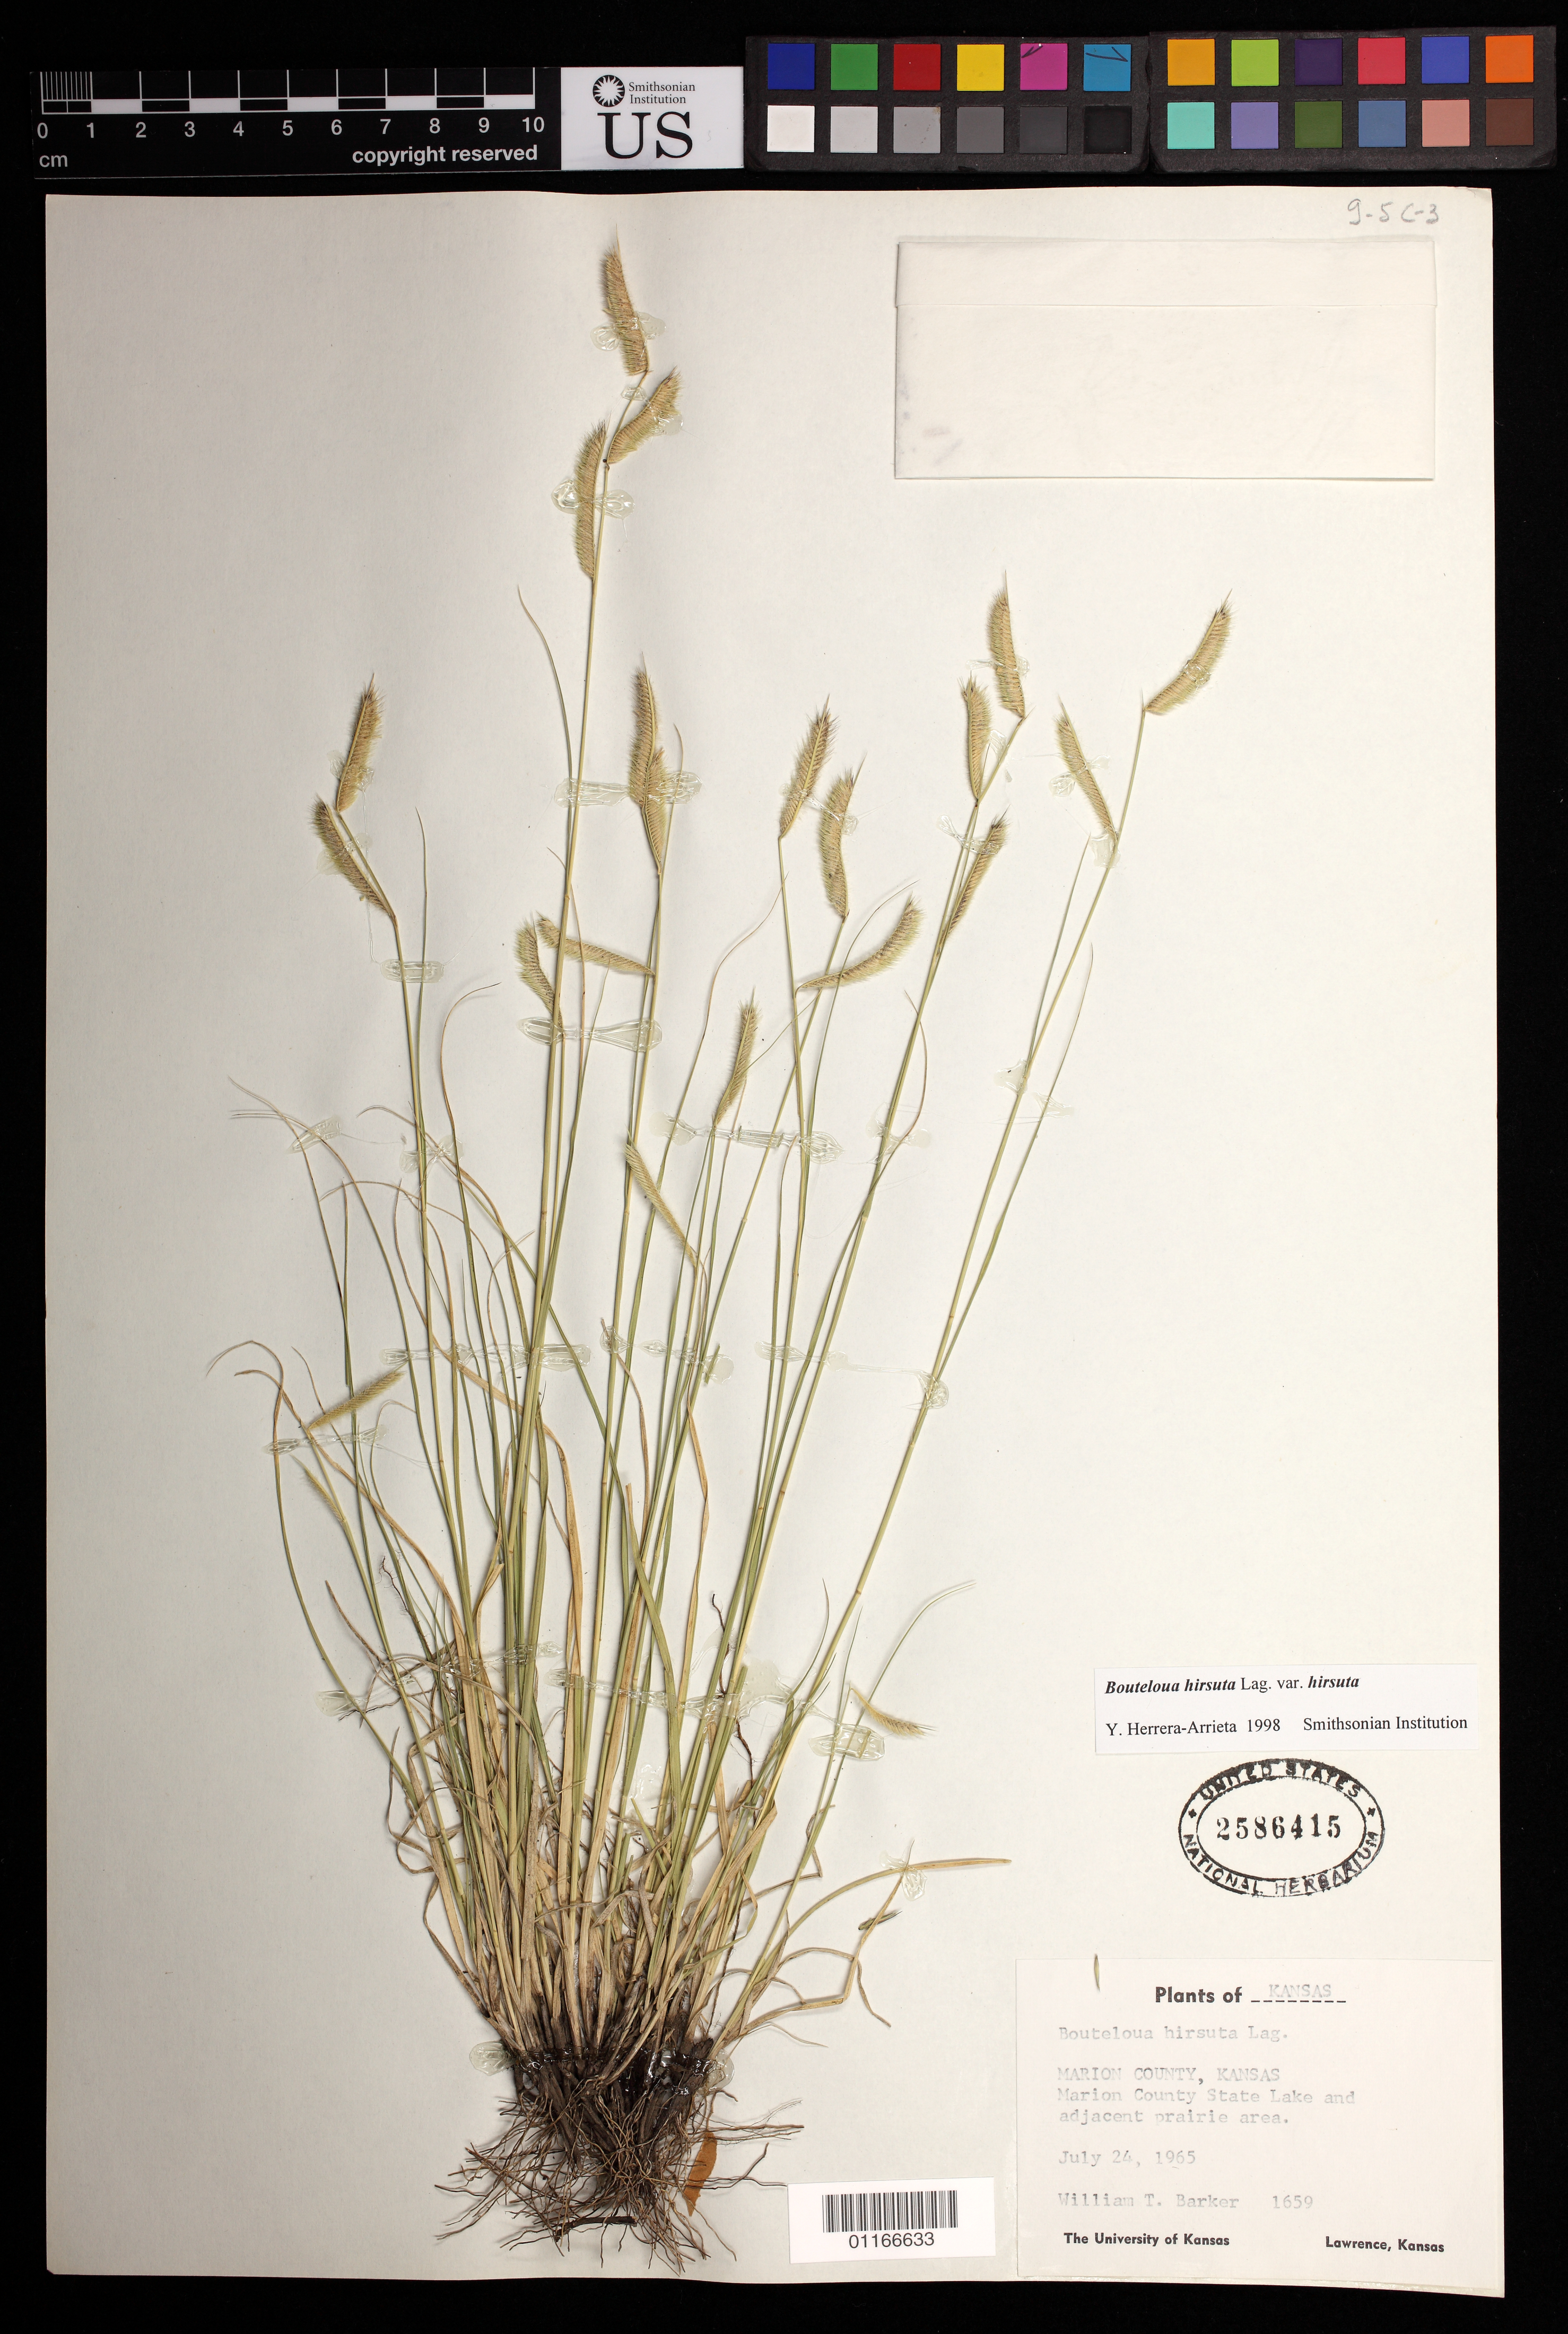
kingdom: Plantae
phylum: Tracheophyta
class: Liliopsida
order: Poales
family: Poaceae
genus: Bouteloua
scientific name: Bouteloua hirsuta var. hirsuta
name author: Lag.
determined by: Herrera Arrieta, Y., (CIIDIR), Instituto Politecnico Nacional (MEXICO)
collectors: W. T. Barker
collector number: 1659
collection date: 1965-07-24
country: United States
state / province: Kansas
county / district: Marion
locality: Marion County State Lake and adjacent prairie area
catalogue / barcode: US 2586415